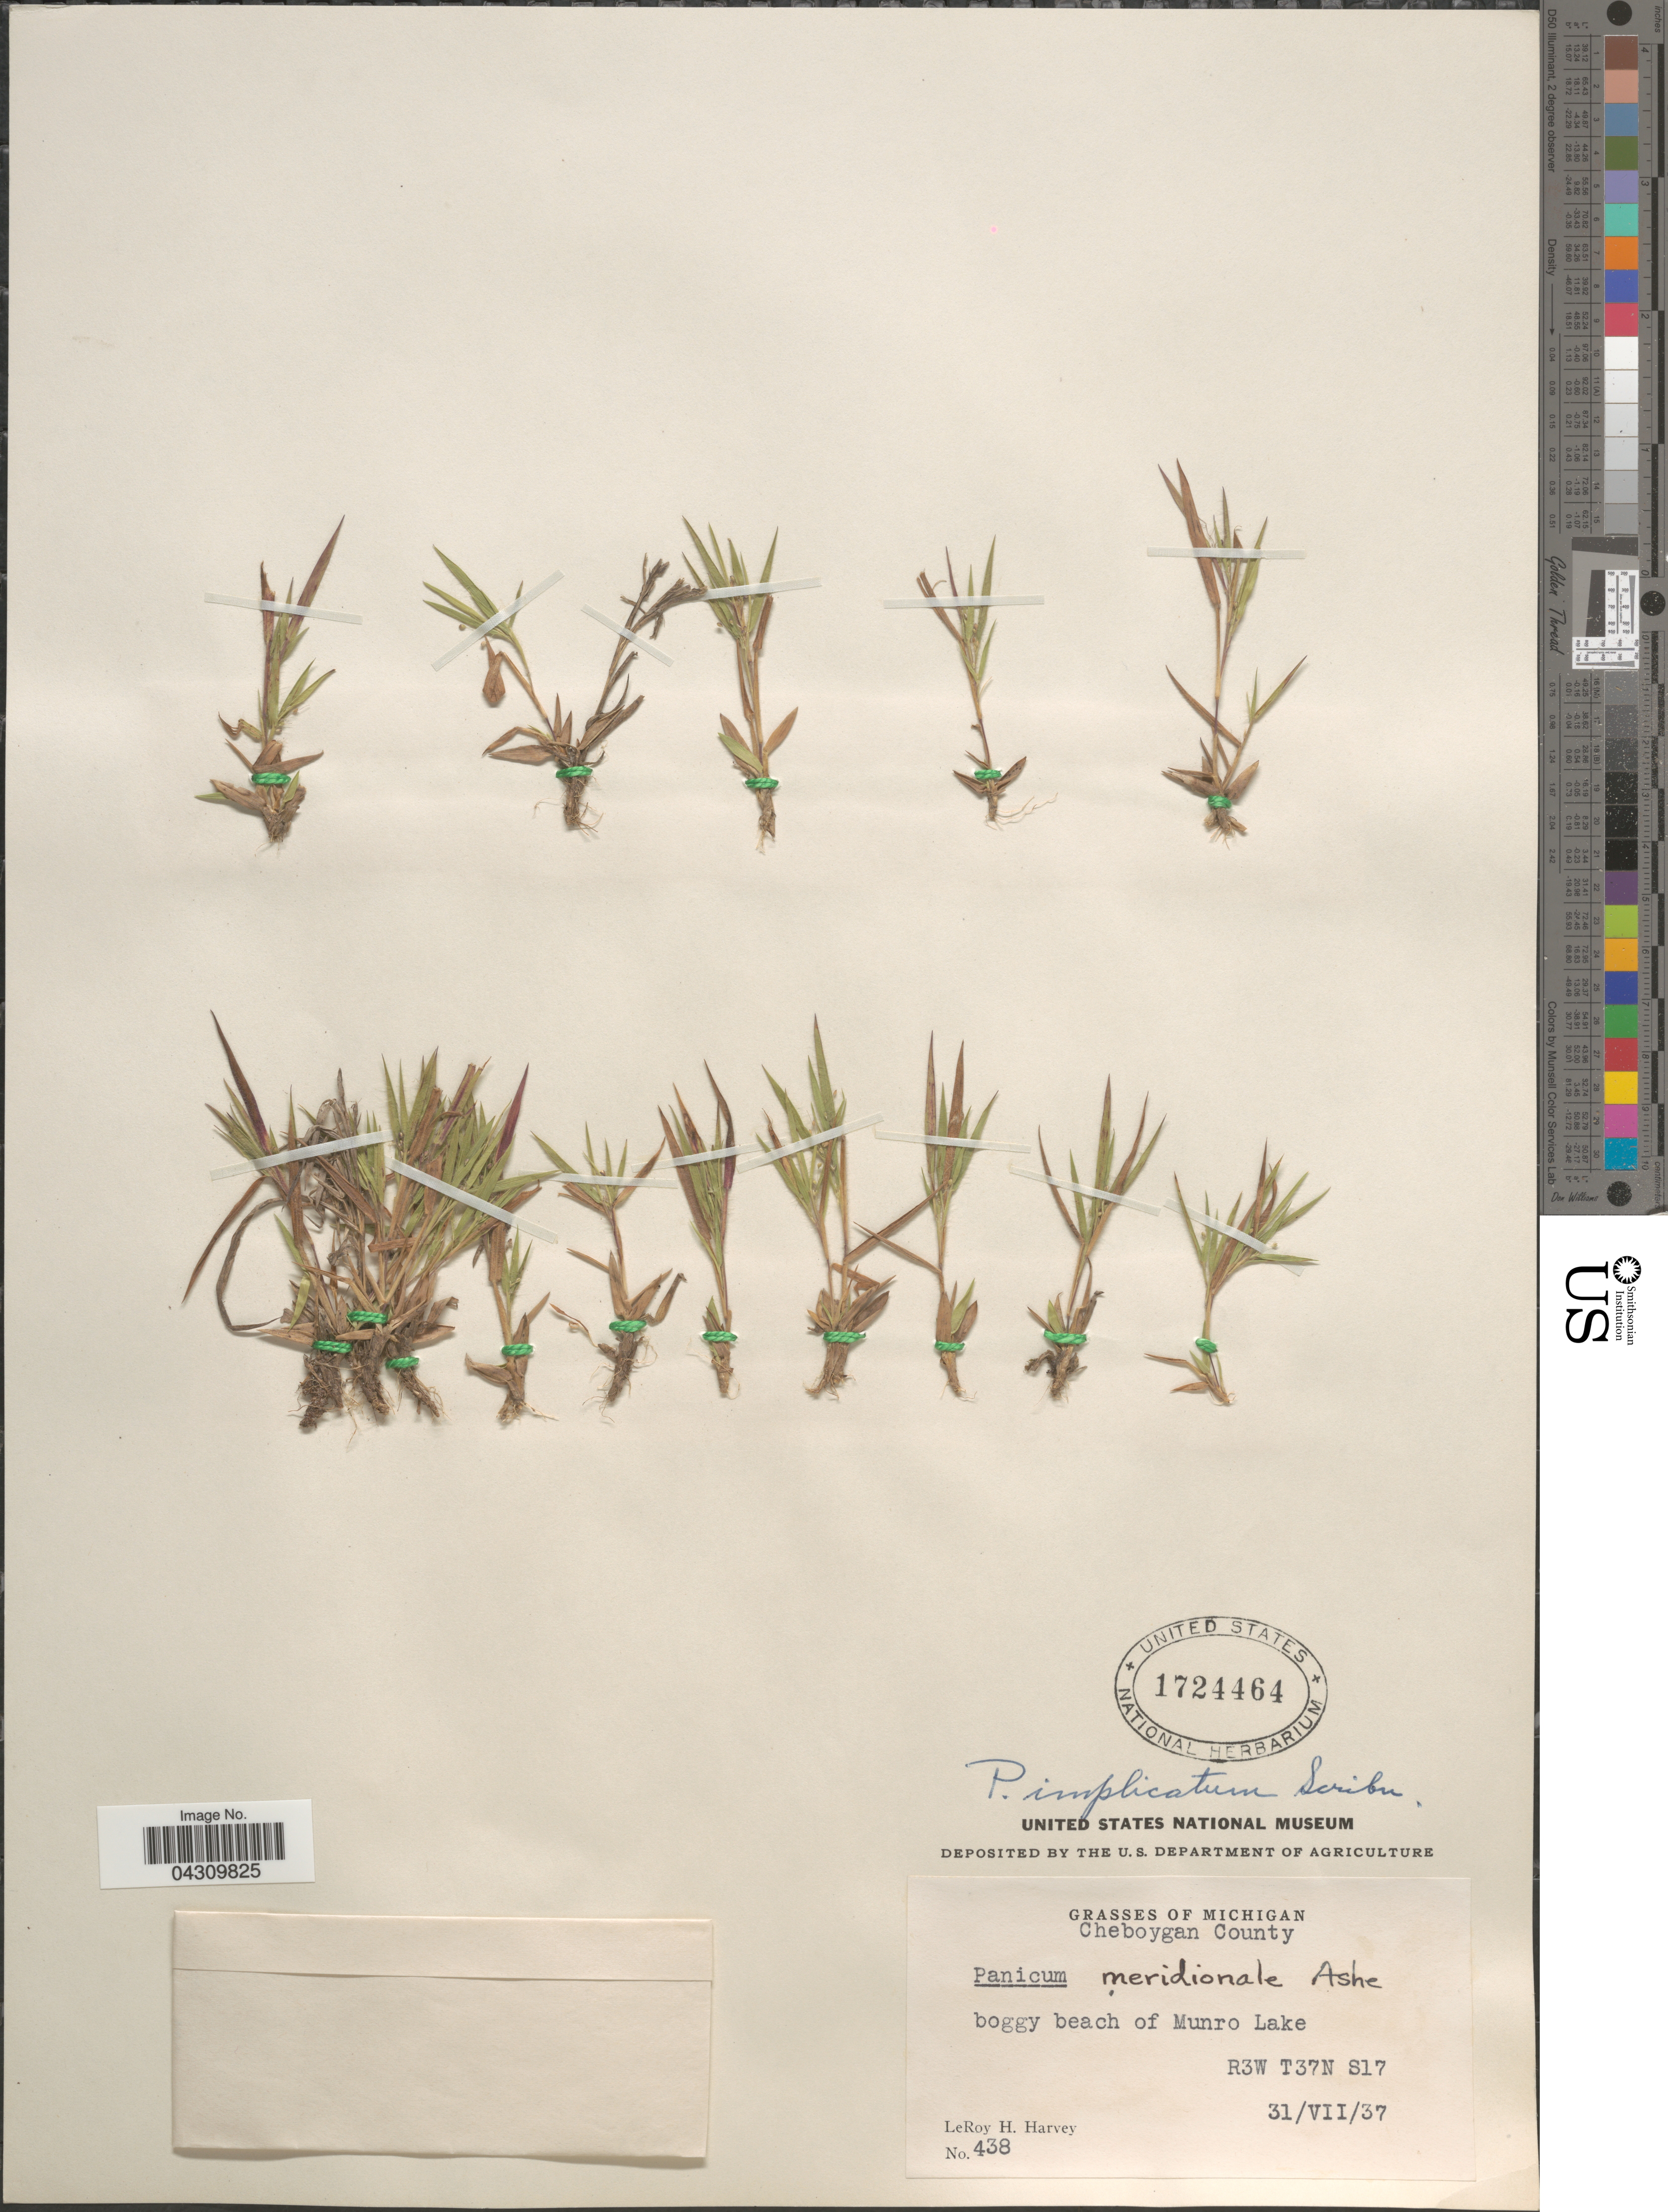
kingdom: Plantae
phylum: Tracheophyta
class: Liliopsida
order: Poales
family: Poaceae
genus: Dichanthelium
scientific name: Dichanthelium acuminatum var. acuminatum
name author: (Sw.) Gould & C.A. Clark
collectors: L. H. Harvey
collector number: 438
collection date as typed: Transcribed d/m/y: 31/7/37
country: United States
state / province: Michigan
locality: Cheboygan County. Boggy beach of Munro Lake. R3W T37N S17.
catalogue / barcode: US 1724464